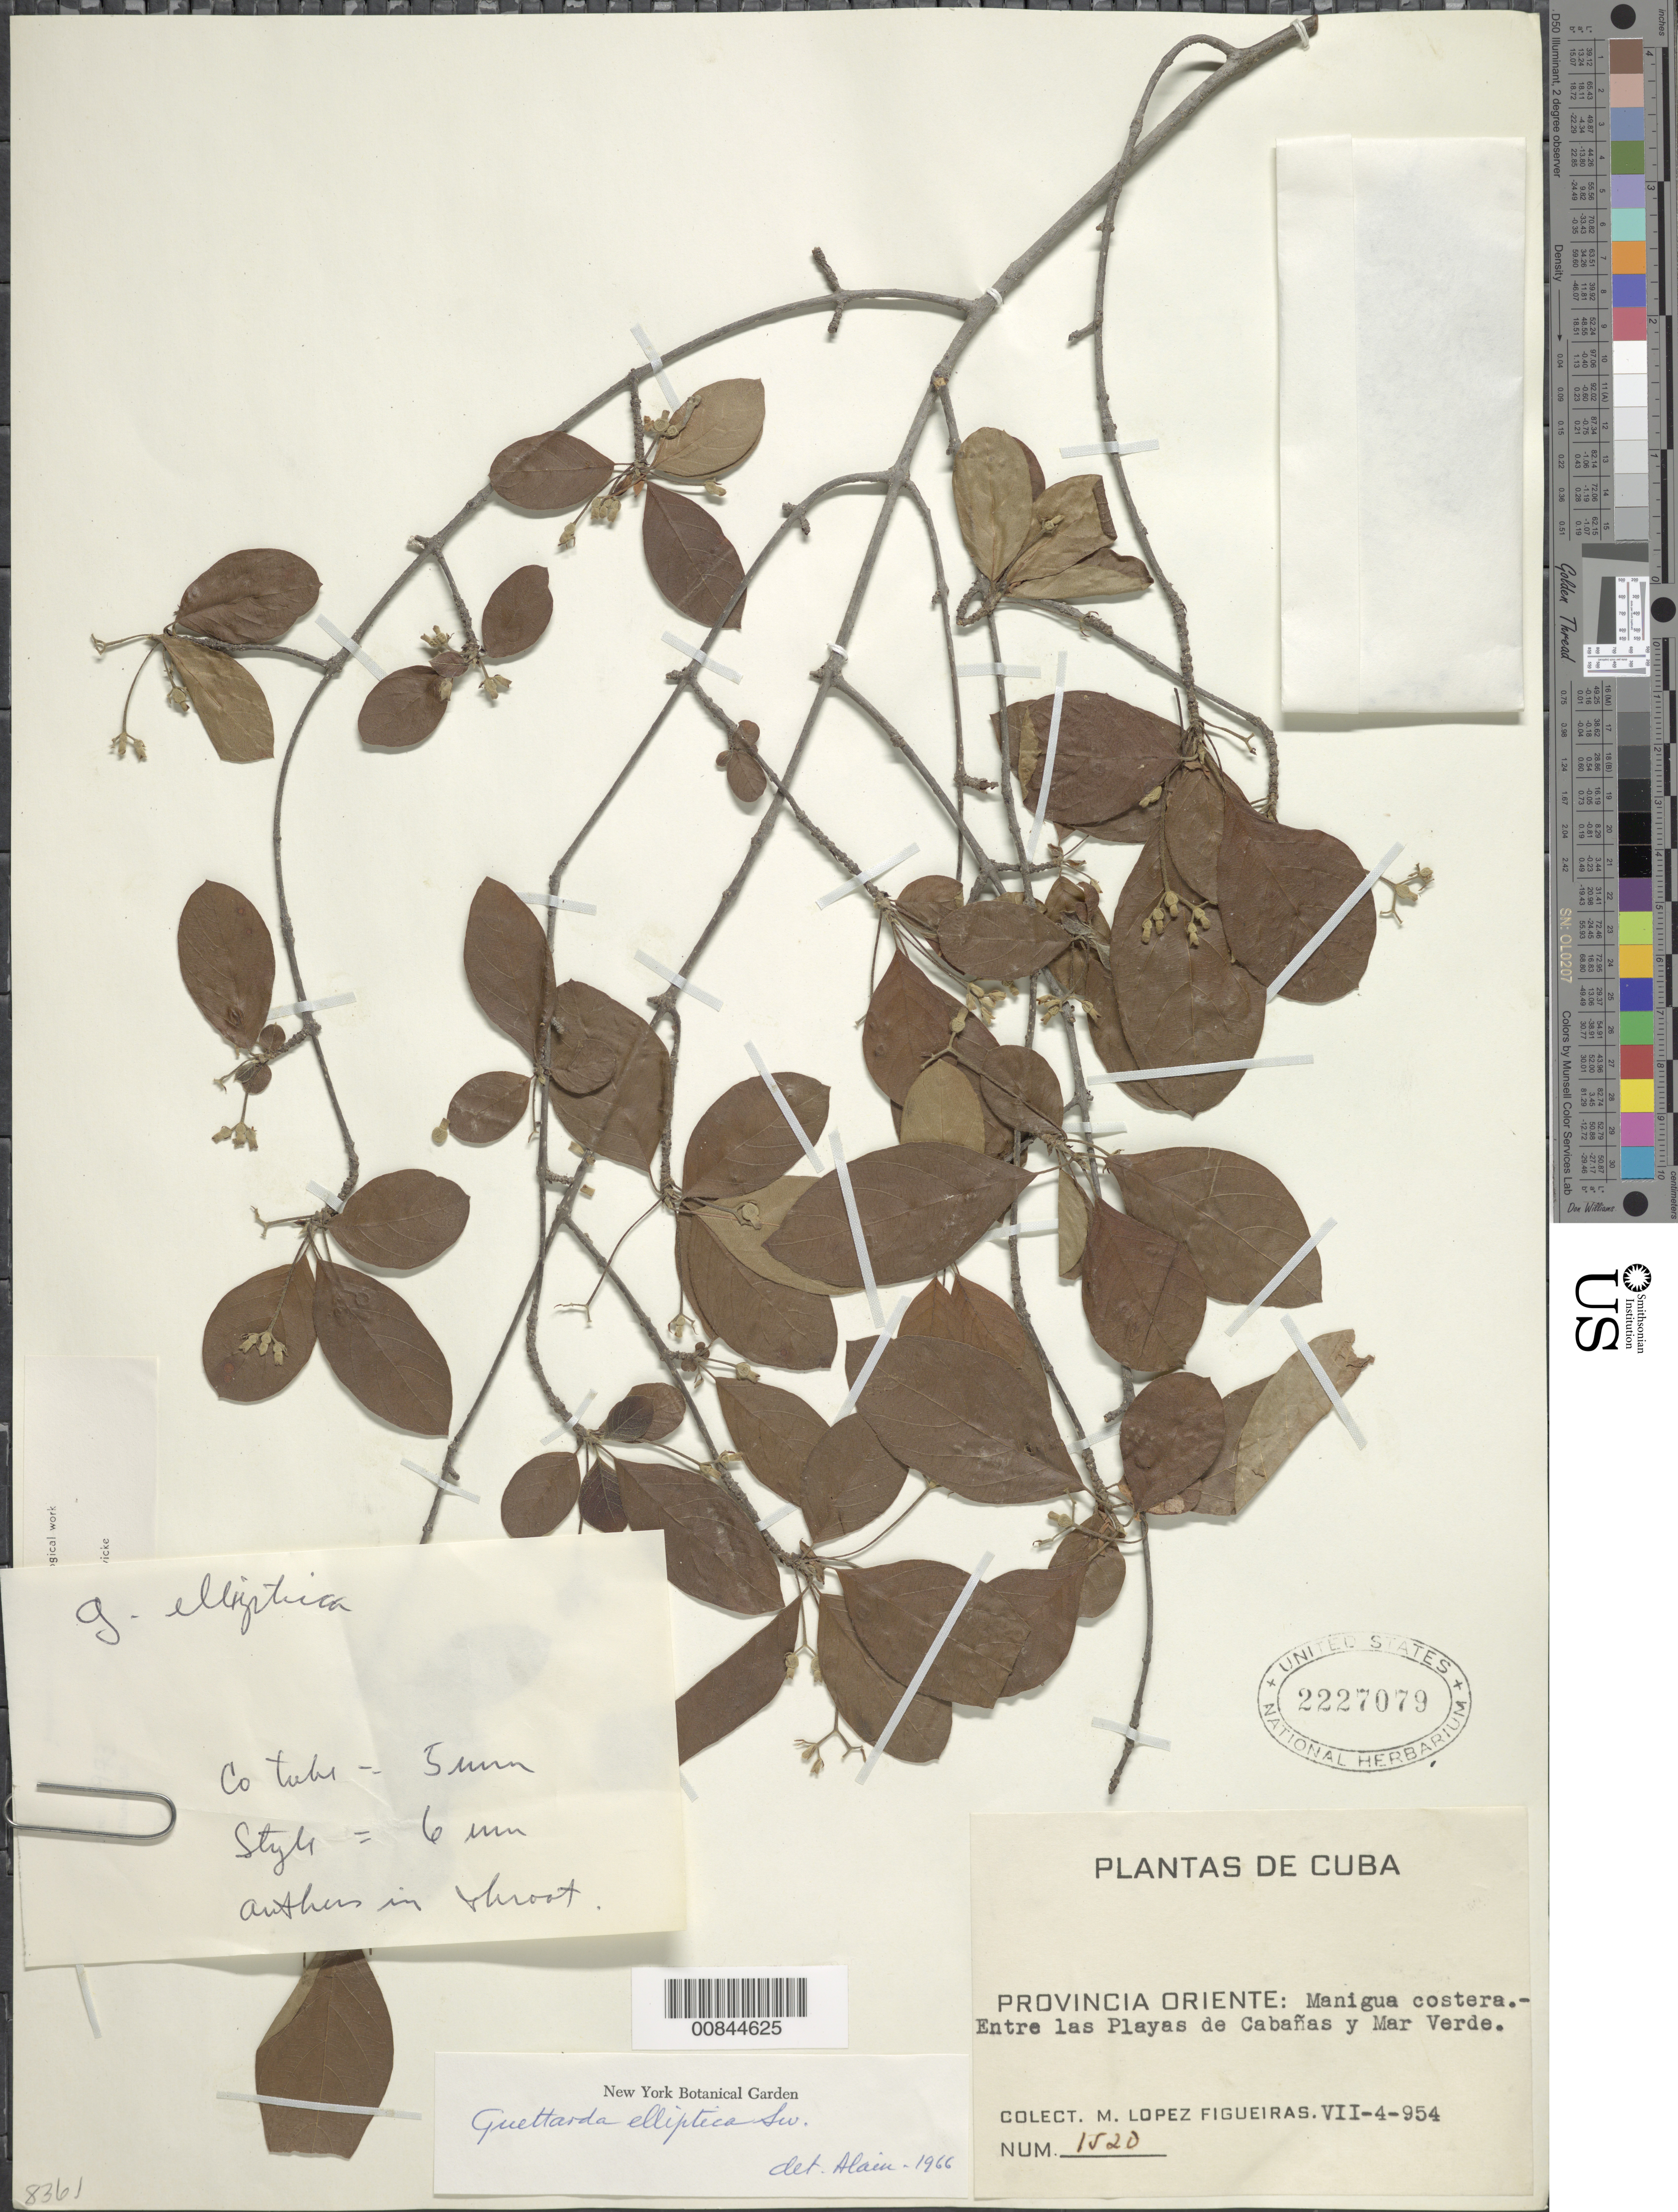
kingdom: Plantae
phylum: Tracheophyta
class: Magnoliopsida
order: Gentianales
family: Rubiaceae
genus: Guettarda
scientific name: Guettarda elliptica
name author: Sw.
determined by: Liogier, Alain H.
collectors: M. López Figueiras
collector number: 1520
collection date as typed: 04 Jul 1954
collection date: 1954-07-04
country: Cuba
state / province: Oriente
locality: Manigua costera. Entre las Playas de Cabañas y Mar Verde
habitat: Costera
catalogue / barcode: US 2227079